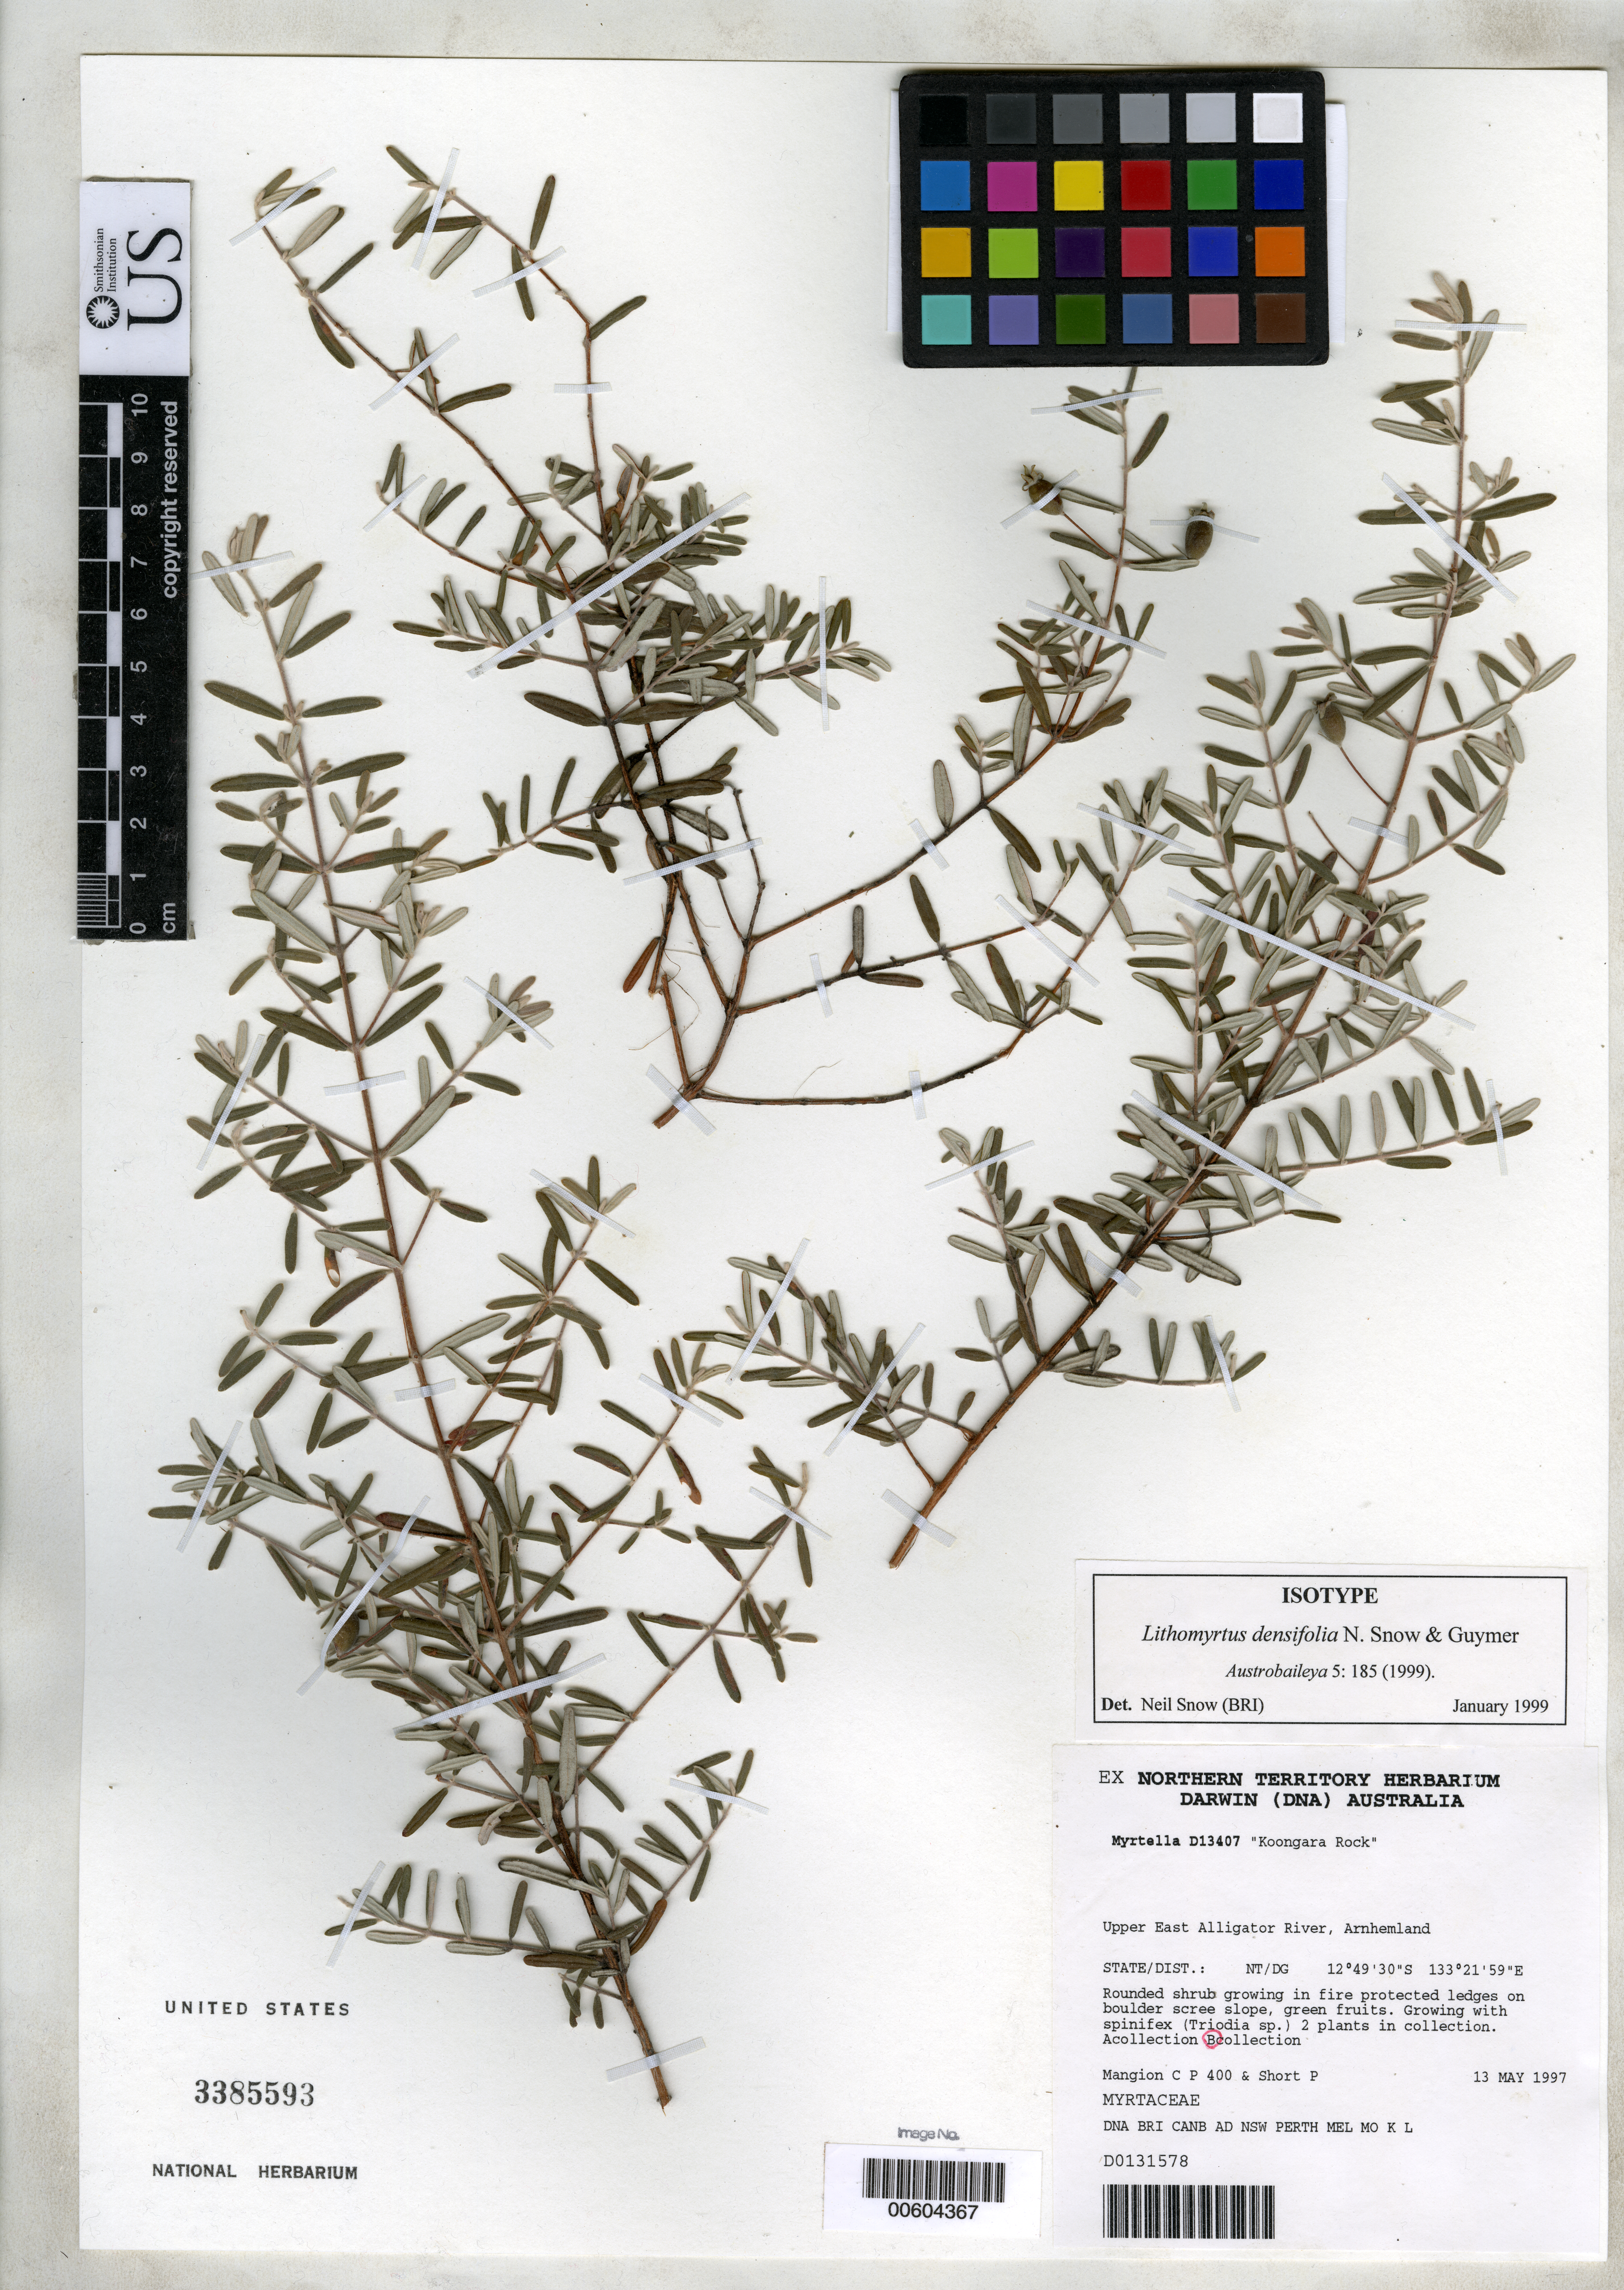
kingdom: Plantae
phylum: Tracheophyta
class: Magnoliopsida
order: Myrtales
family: Myrtaceae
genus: Lithomyrtus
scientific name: Lithomyrtus densifolia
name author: N. Snow & Guymer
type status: Isotype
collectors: C. Mangion & P. Short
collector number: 400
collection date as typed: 13 May 1997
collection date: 1997-05-13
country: Australia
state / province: Northern Territory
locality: Upper East Alligator River, Arnhem Land.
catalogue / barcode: US 3385593